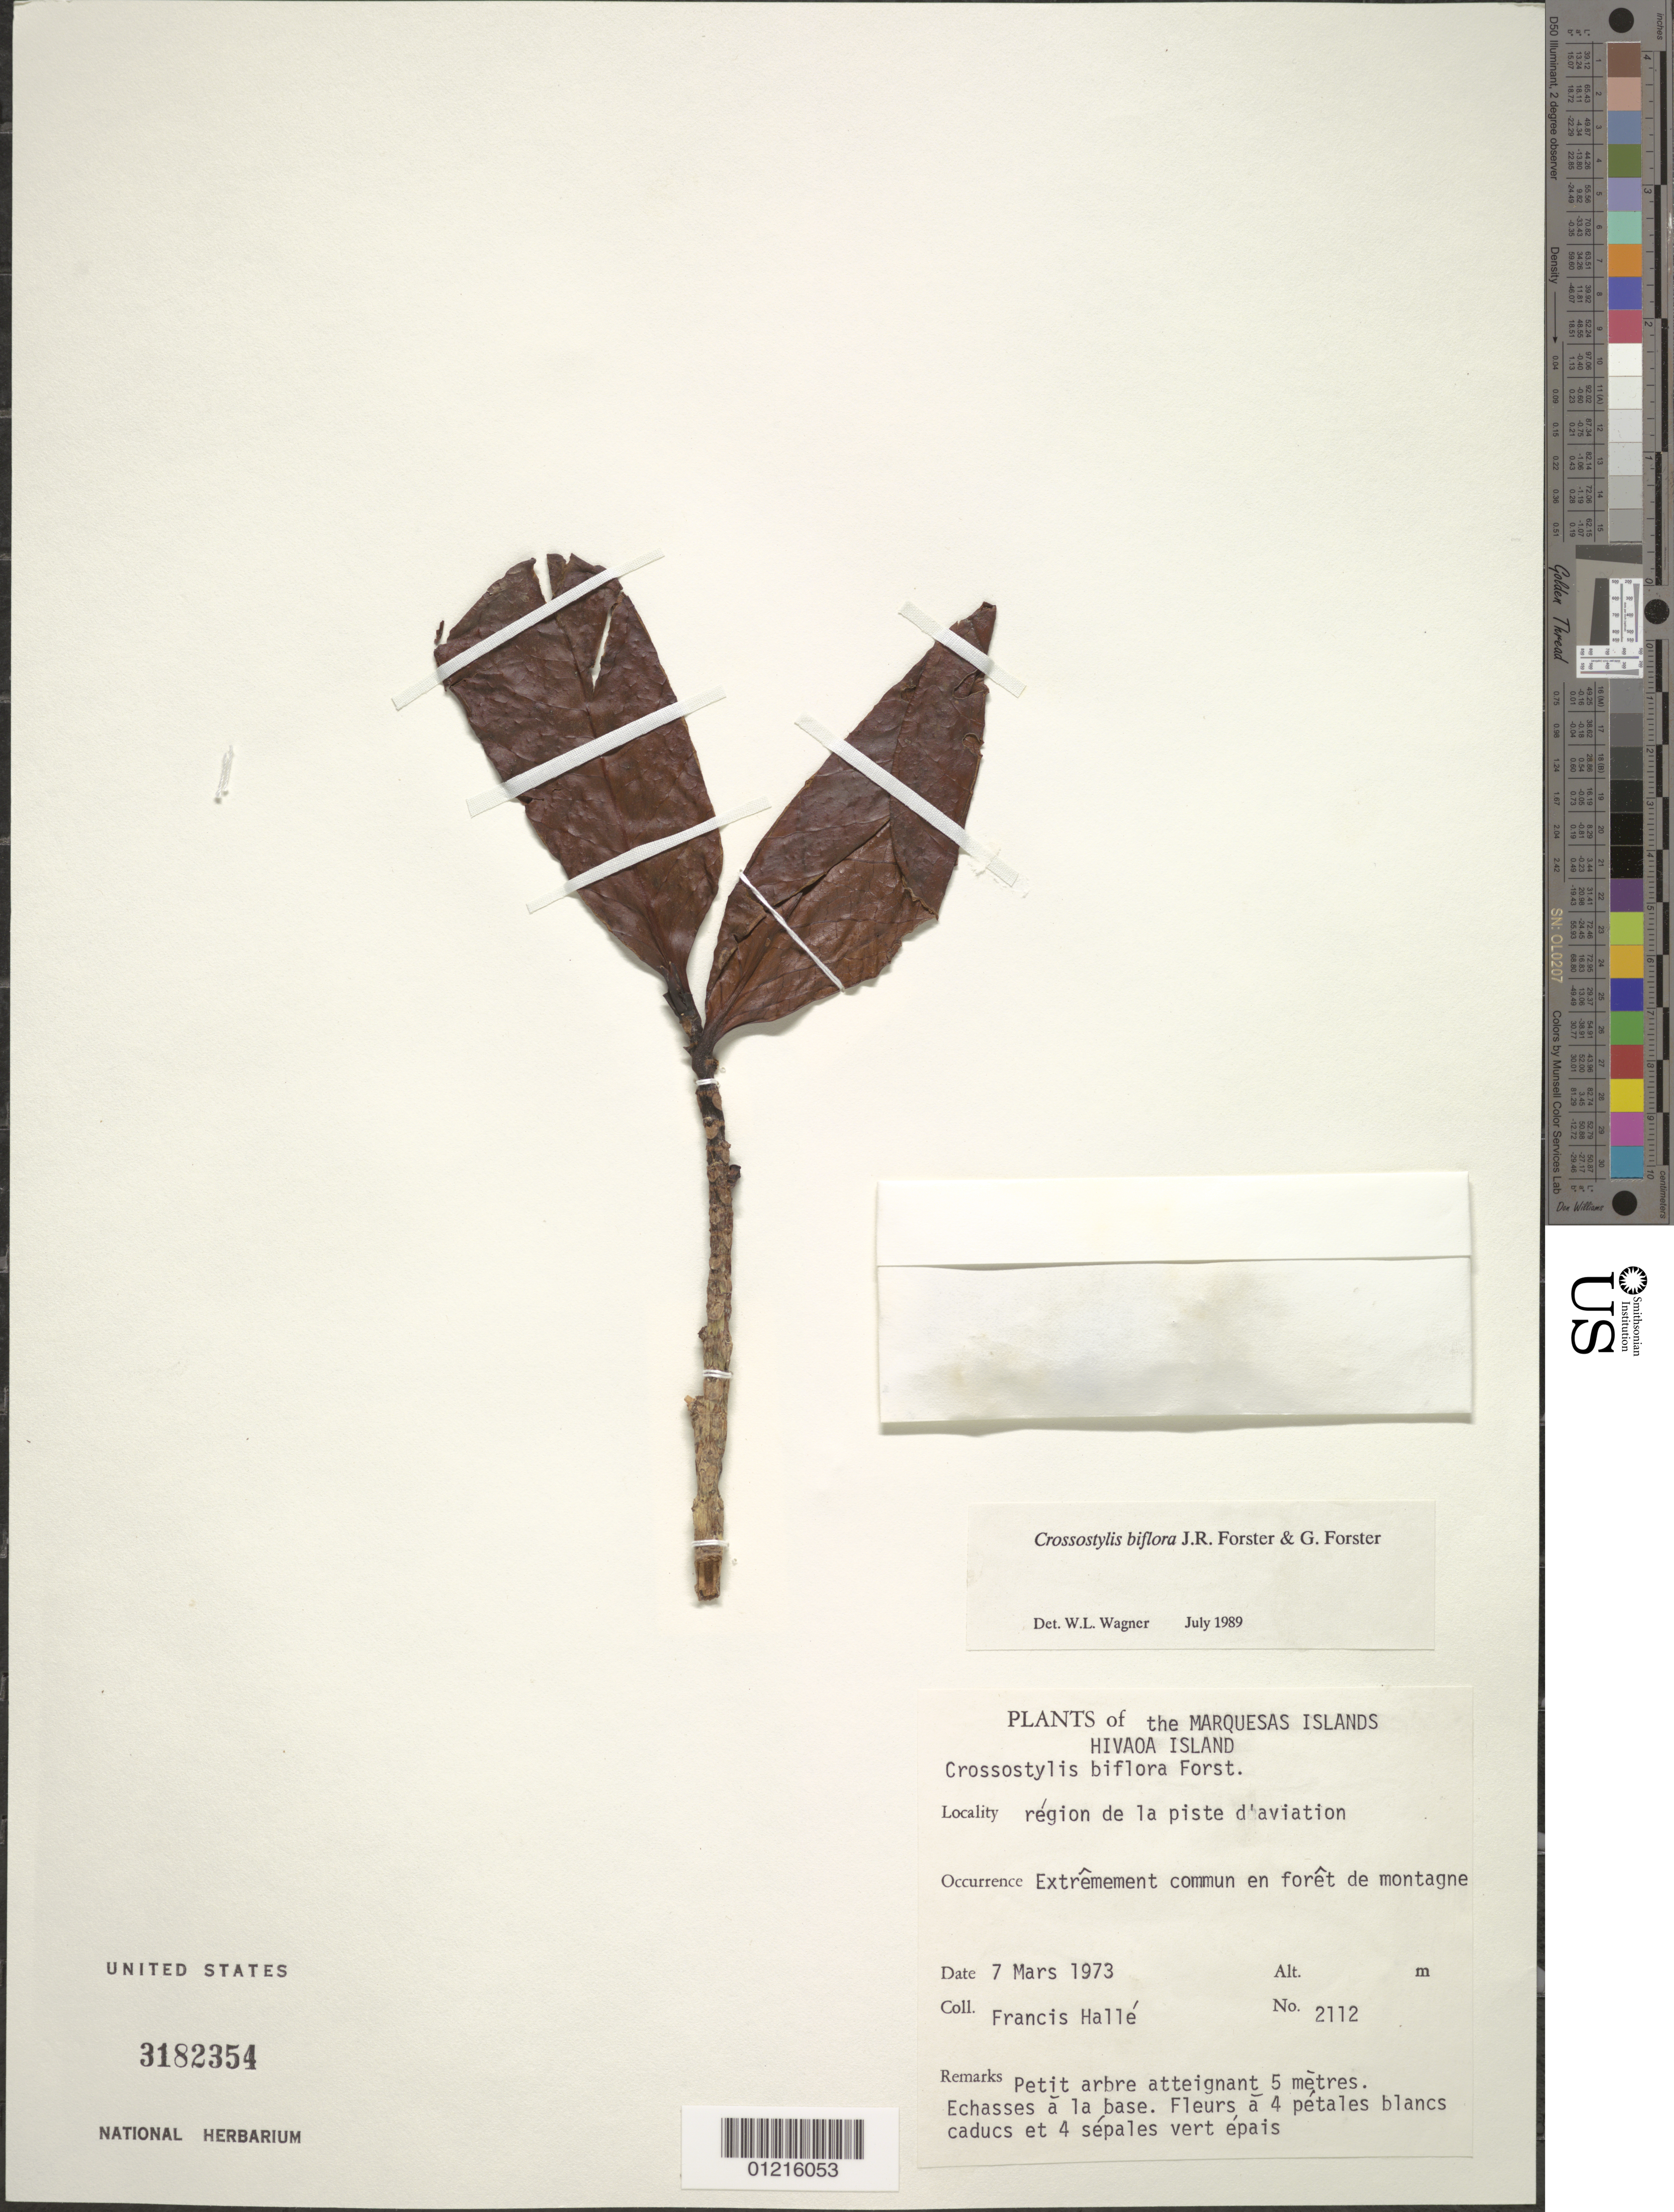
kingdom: Plantae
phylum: Tracheophyta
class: Magnoliopsida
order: Malpighiales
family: Rhizophoraceae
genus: Crossostylis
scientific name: Crossostylis biflora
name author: J.R. Forst. & G. Forst.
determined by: Wagner, W. L., (BOT), Smithsonian Institution - National Museum of Natural History (UNITED STATES)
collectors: F. Hallé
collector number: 2112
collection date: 1973-03-07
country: French Polynesia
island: Hiva Oa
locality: région de la piste d'aviation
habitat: Forêt de motagne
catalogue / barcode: US 3182354